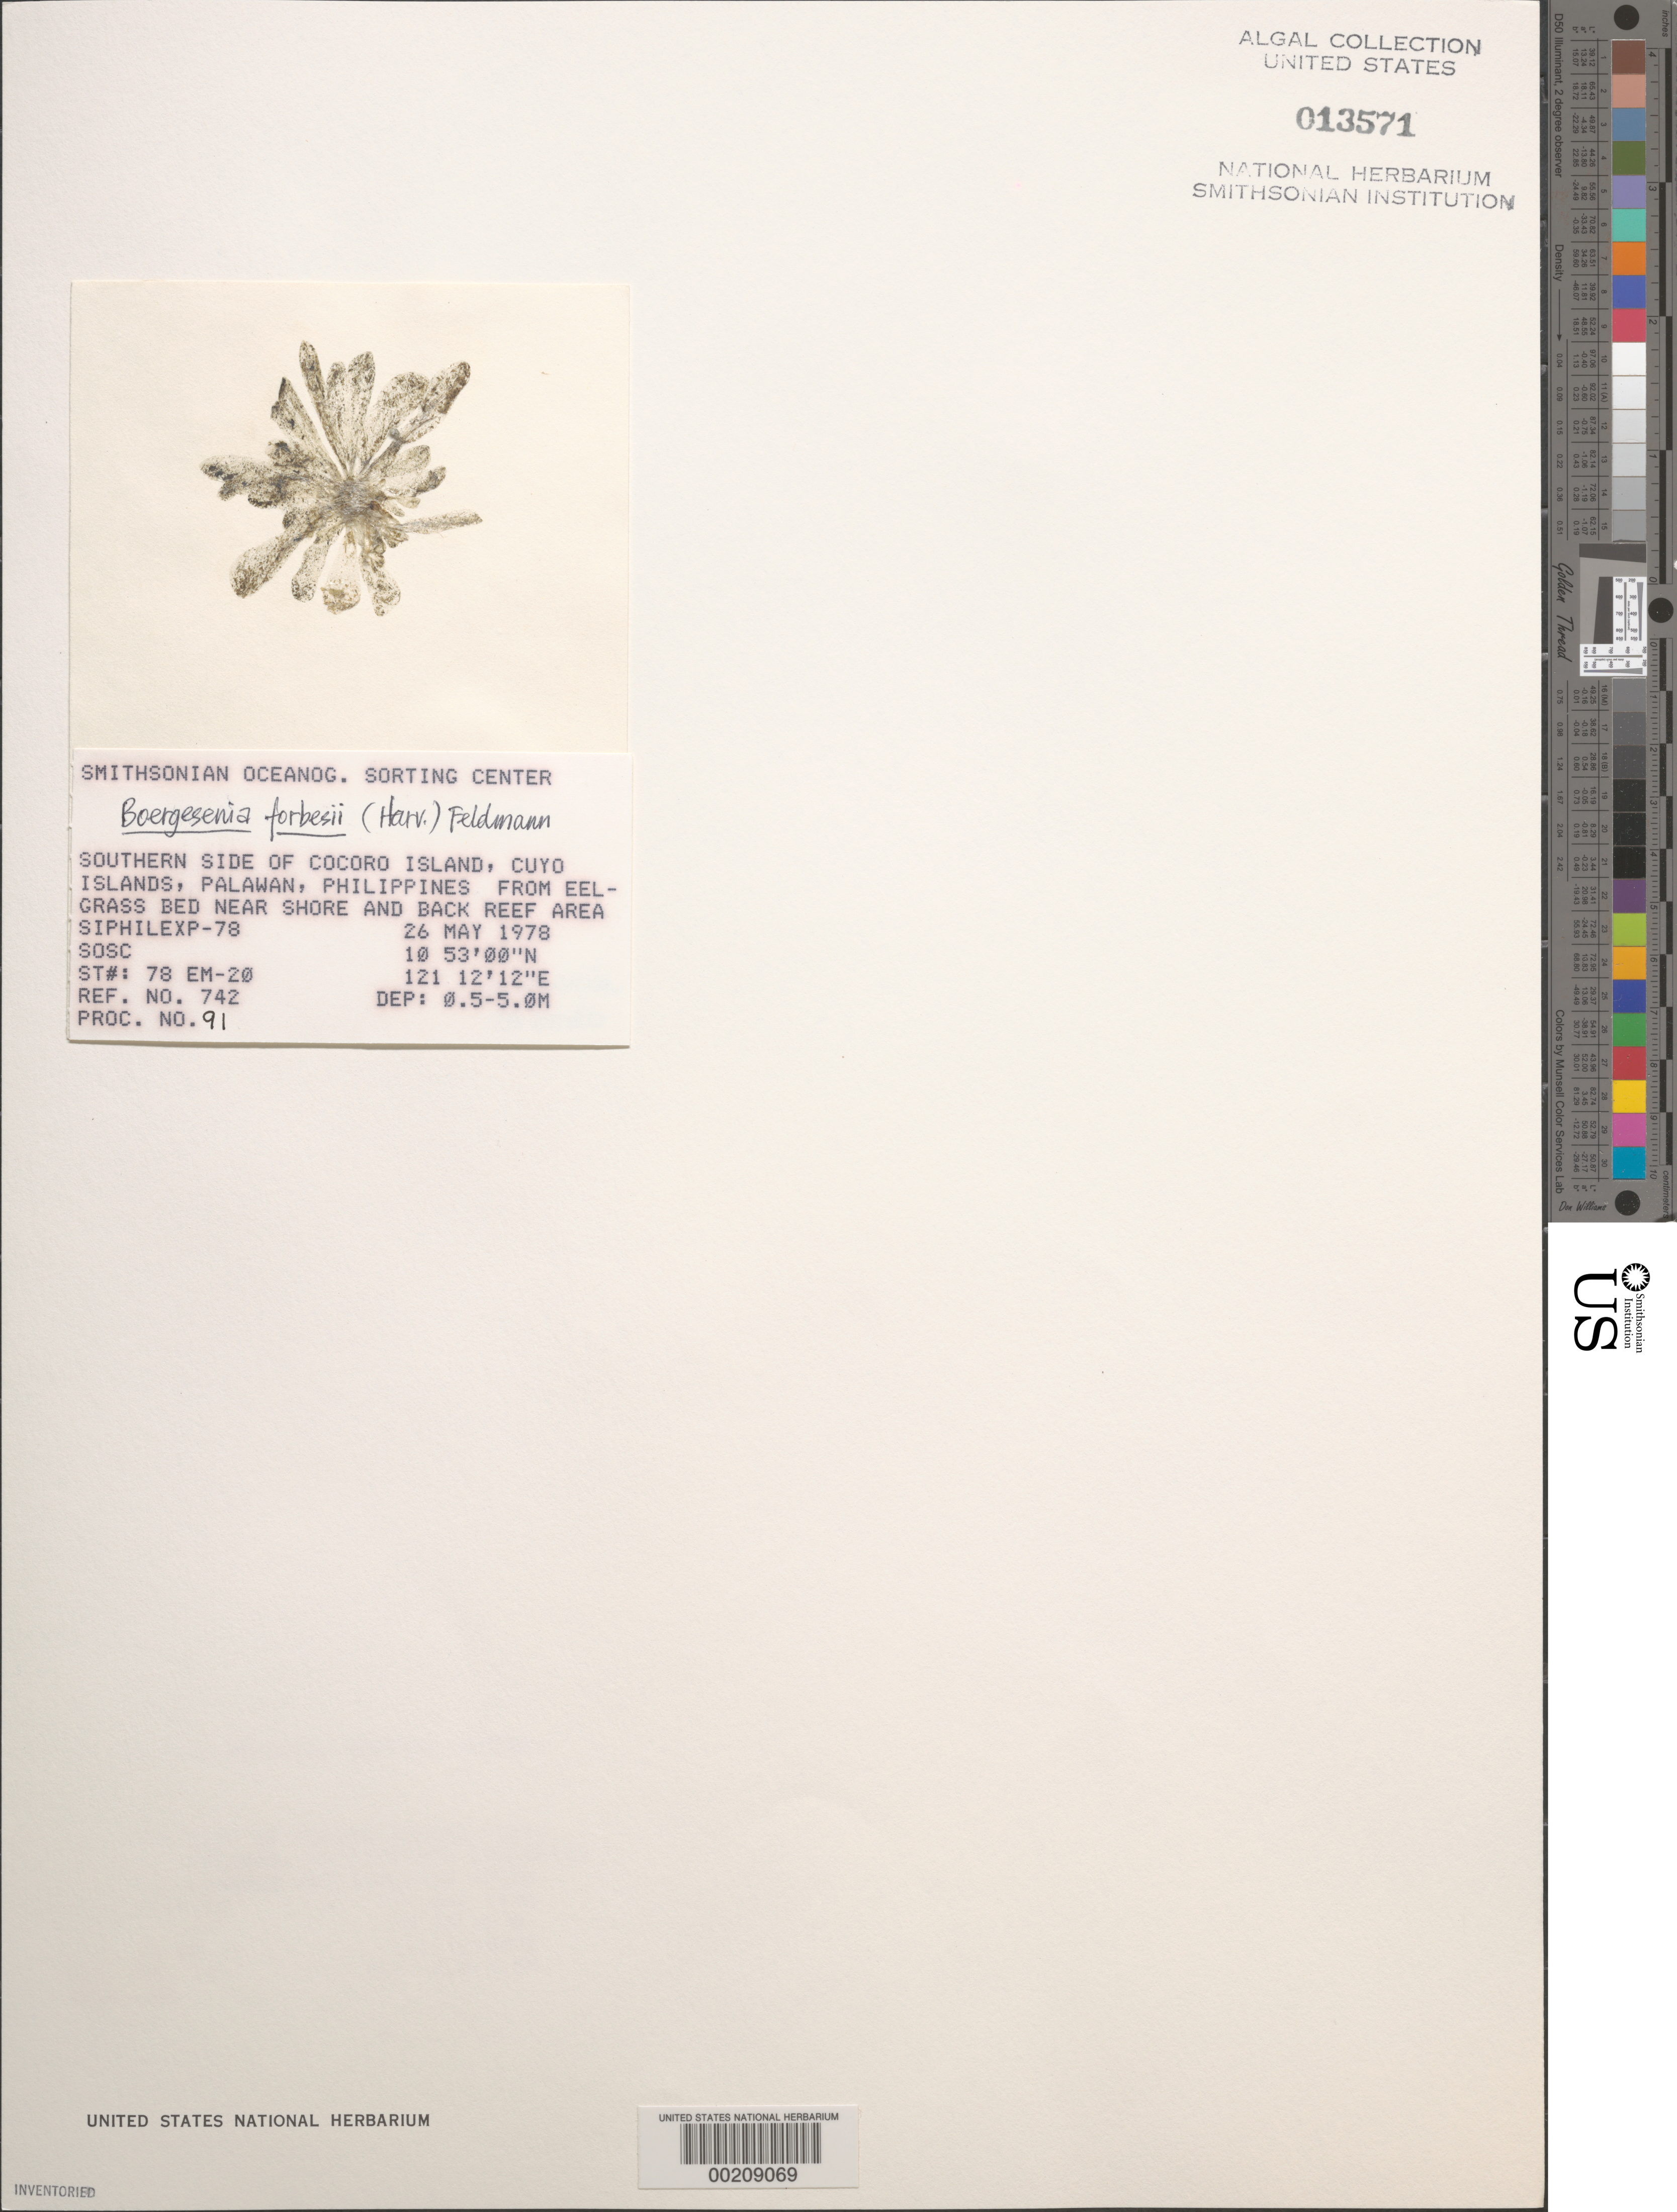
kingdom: Plantae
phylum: Chlorophyta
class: Ulvophyceae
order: Siphonocladales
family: Siphonocladaceae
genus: Boergesenia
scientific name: Boergesenia forbesii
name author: (Feldmann) Harv.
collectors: SOSC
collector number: Station 78 Em-20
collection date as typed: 26 May 1978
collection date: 1978-05-26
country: Philippines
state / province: Mimaropa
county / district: Palawan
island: Cocoro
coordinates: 10 53' 00" N, 121 12' 12" E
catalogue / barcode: US 13571